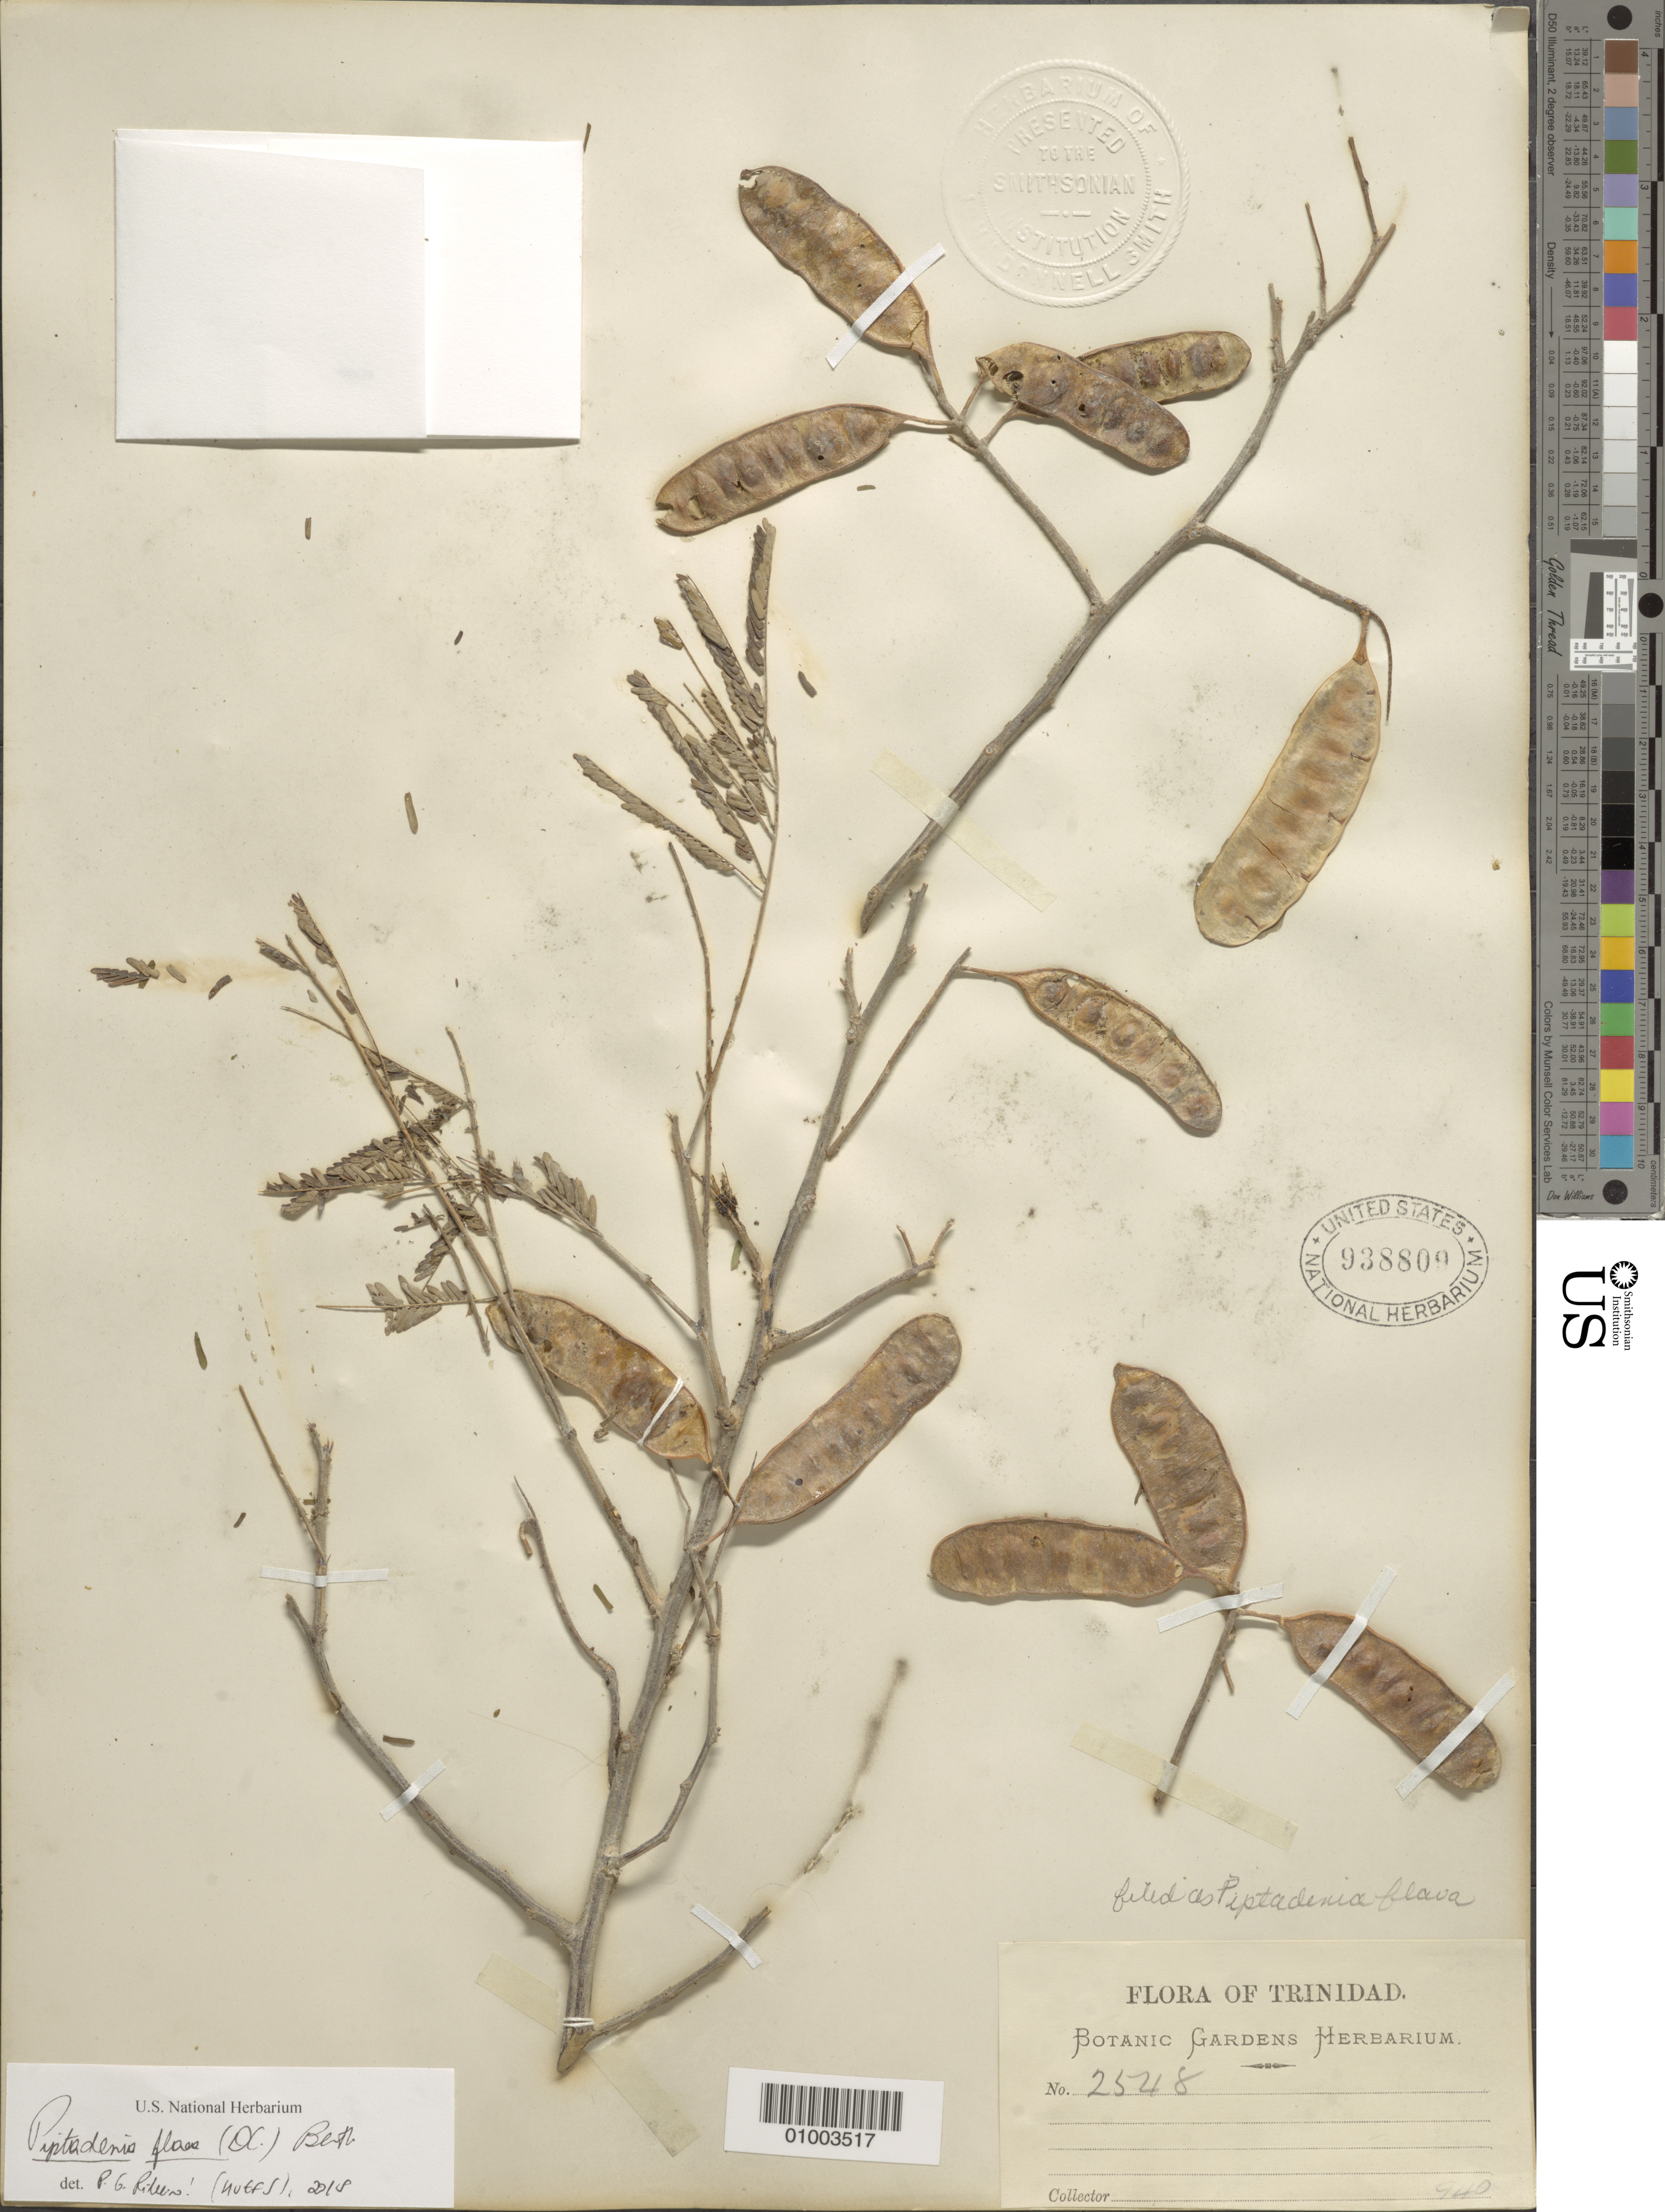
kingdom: Plantae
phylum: Tracheophyta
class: Magnoliopsida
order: Fabales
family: Fabaceae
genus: Piptadenia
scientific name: Piptadenia flava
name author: (DC.) Benth.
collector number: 2458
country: Trinidad and Tobago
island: Trinidad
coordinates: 0 N, 0 E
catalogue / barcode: US 938809